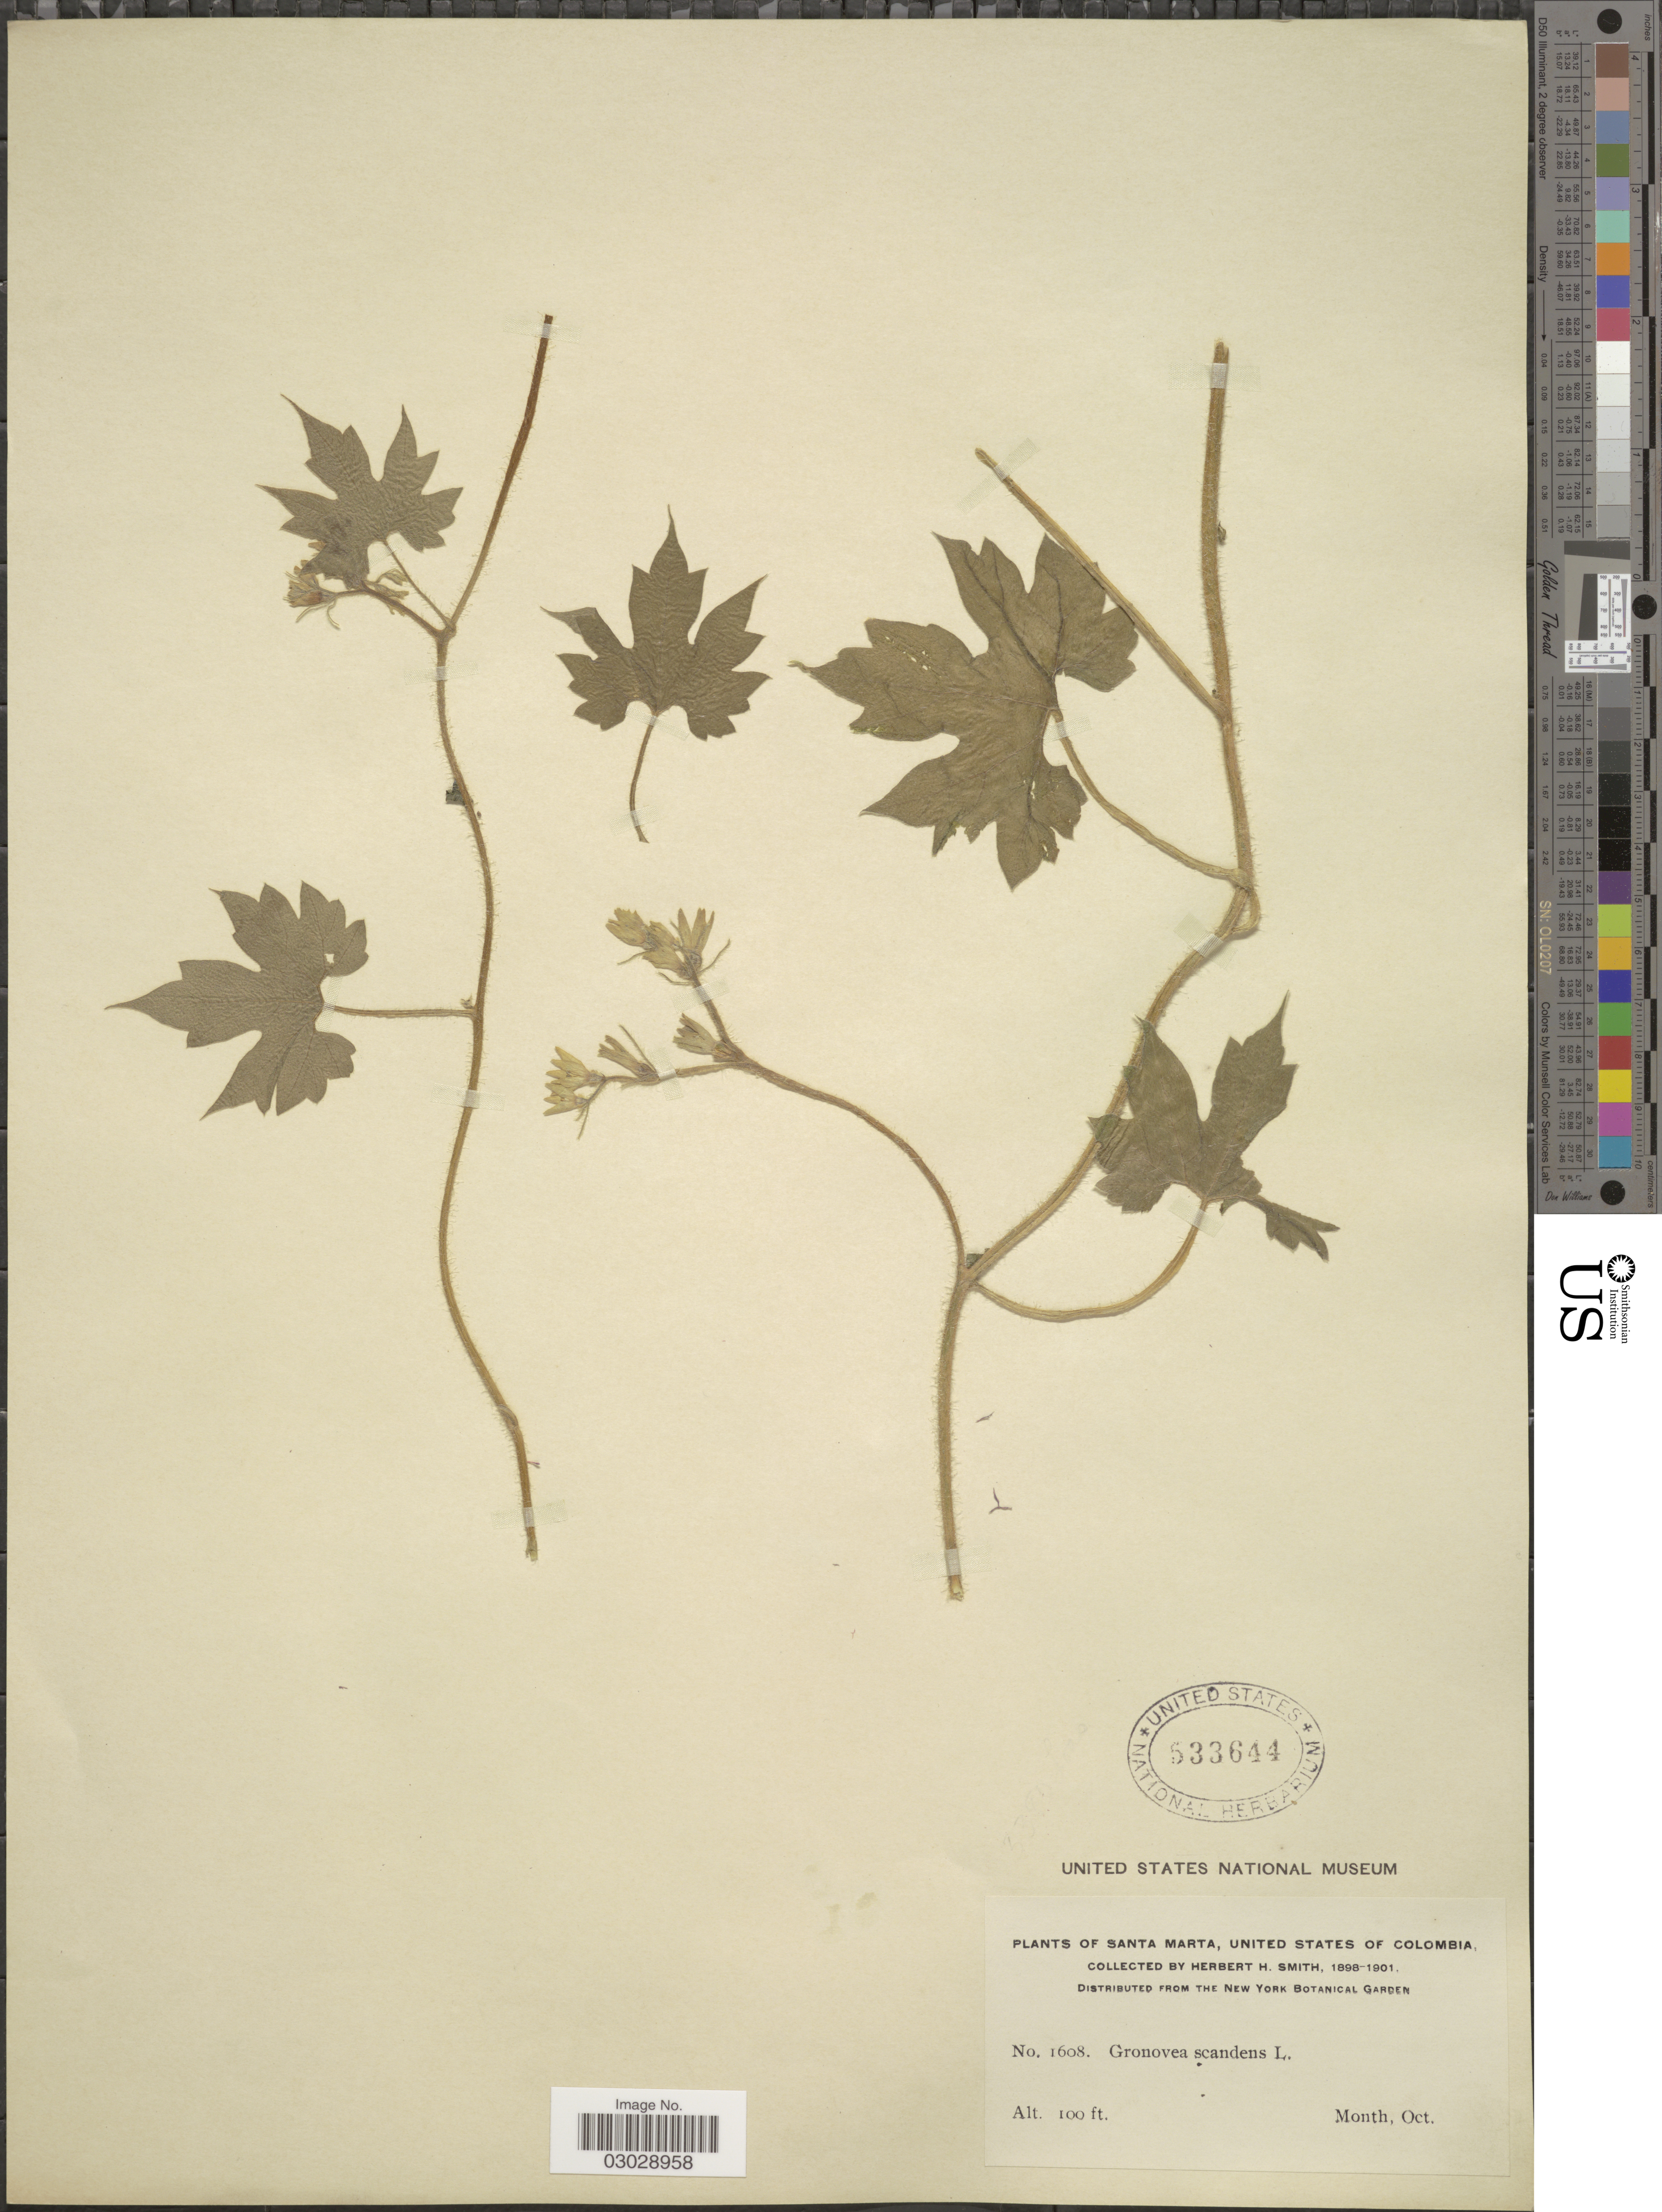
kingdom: Plantae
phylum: Tracheophyta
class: Magnoliopsida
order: Cornales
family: Loasaceae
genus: Gronovia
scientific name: Gronovia scandens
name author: L.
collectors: Herbert H. Smith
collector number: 1608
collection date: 1898-10/1901-10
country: Colombia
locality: Santa Marta, United States of Colombia.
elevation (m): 30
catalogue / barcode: US 533644